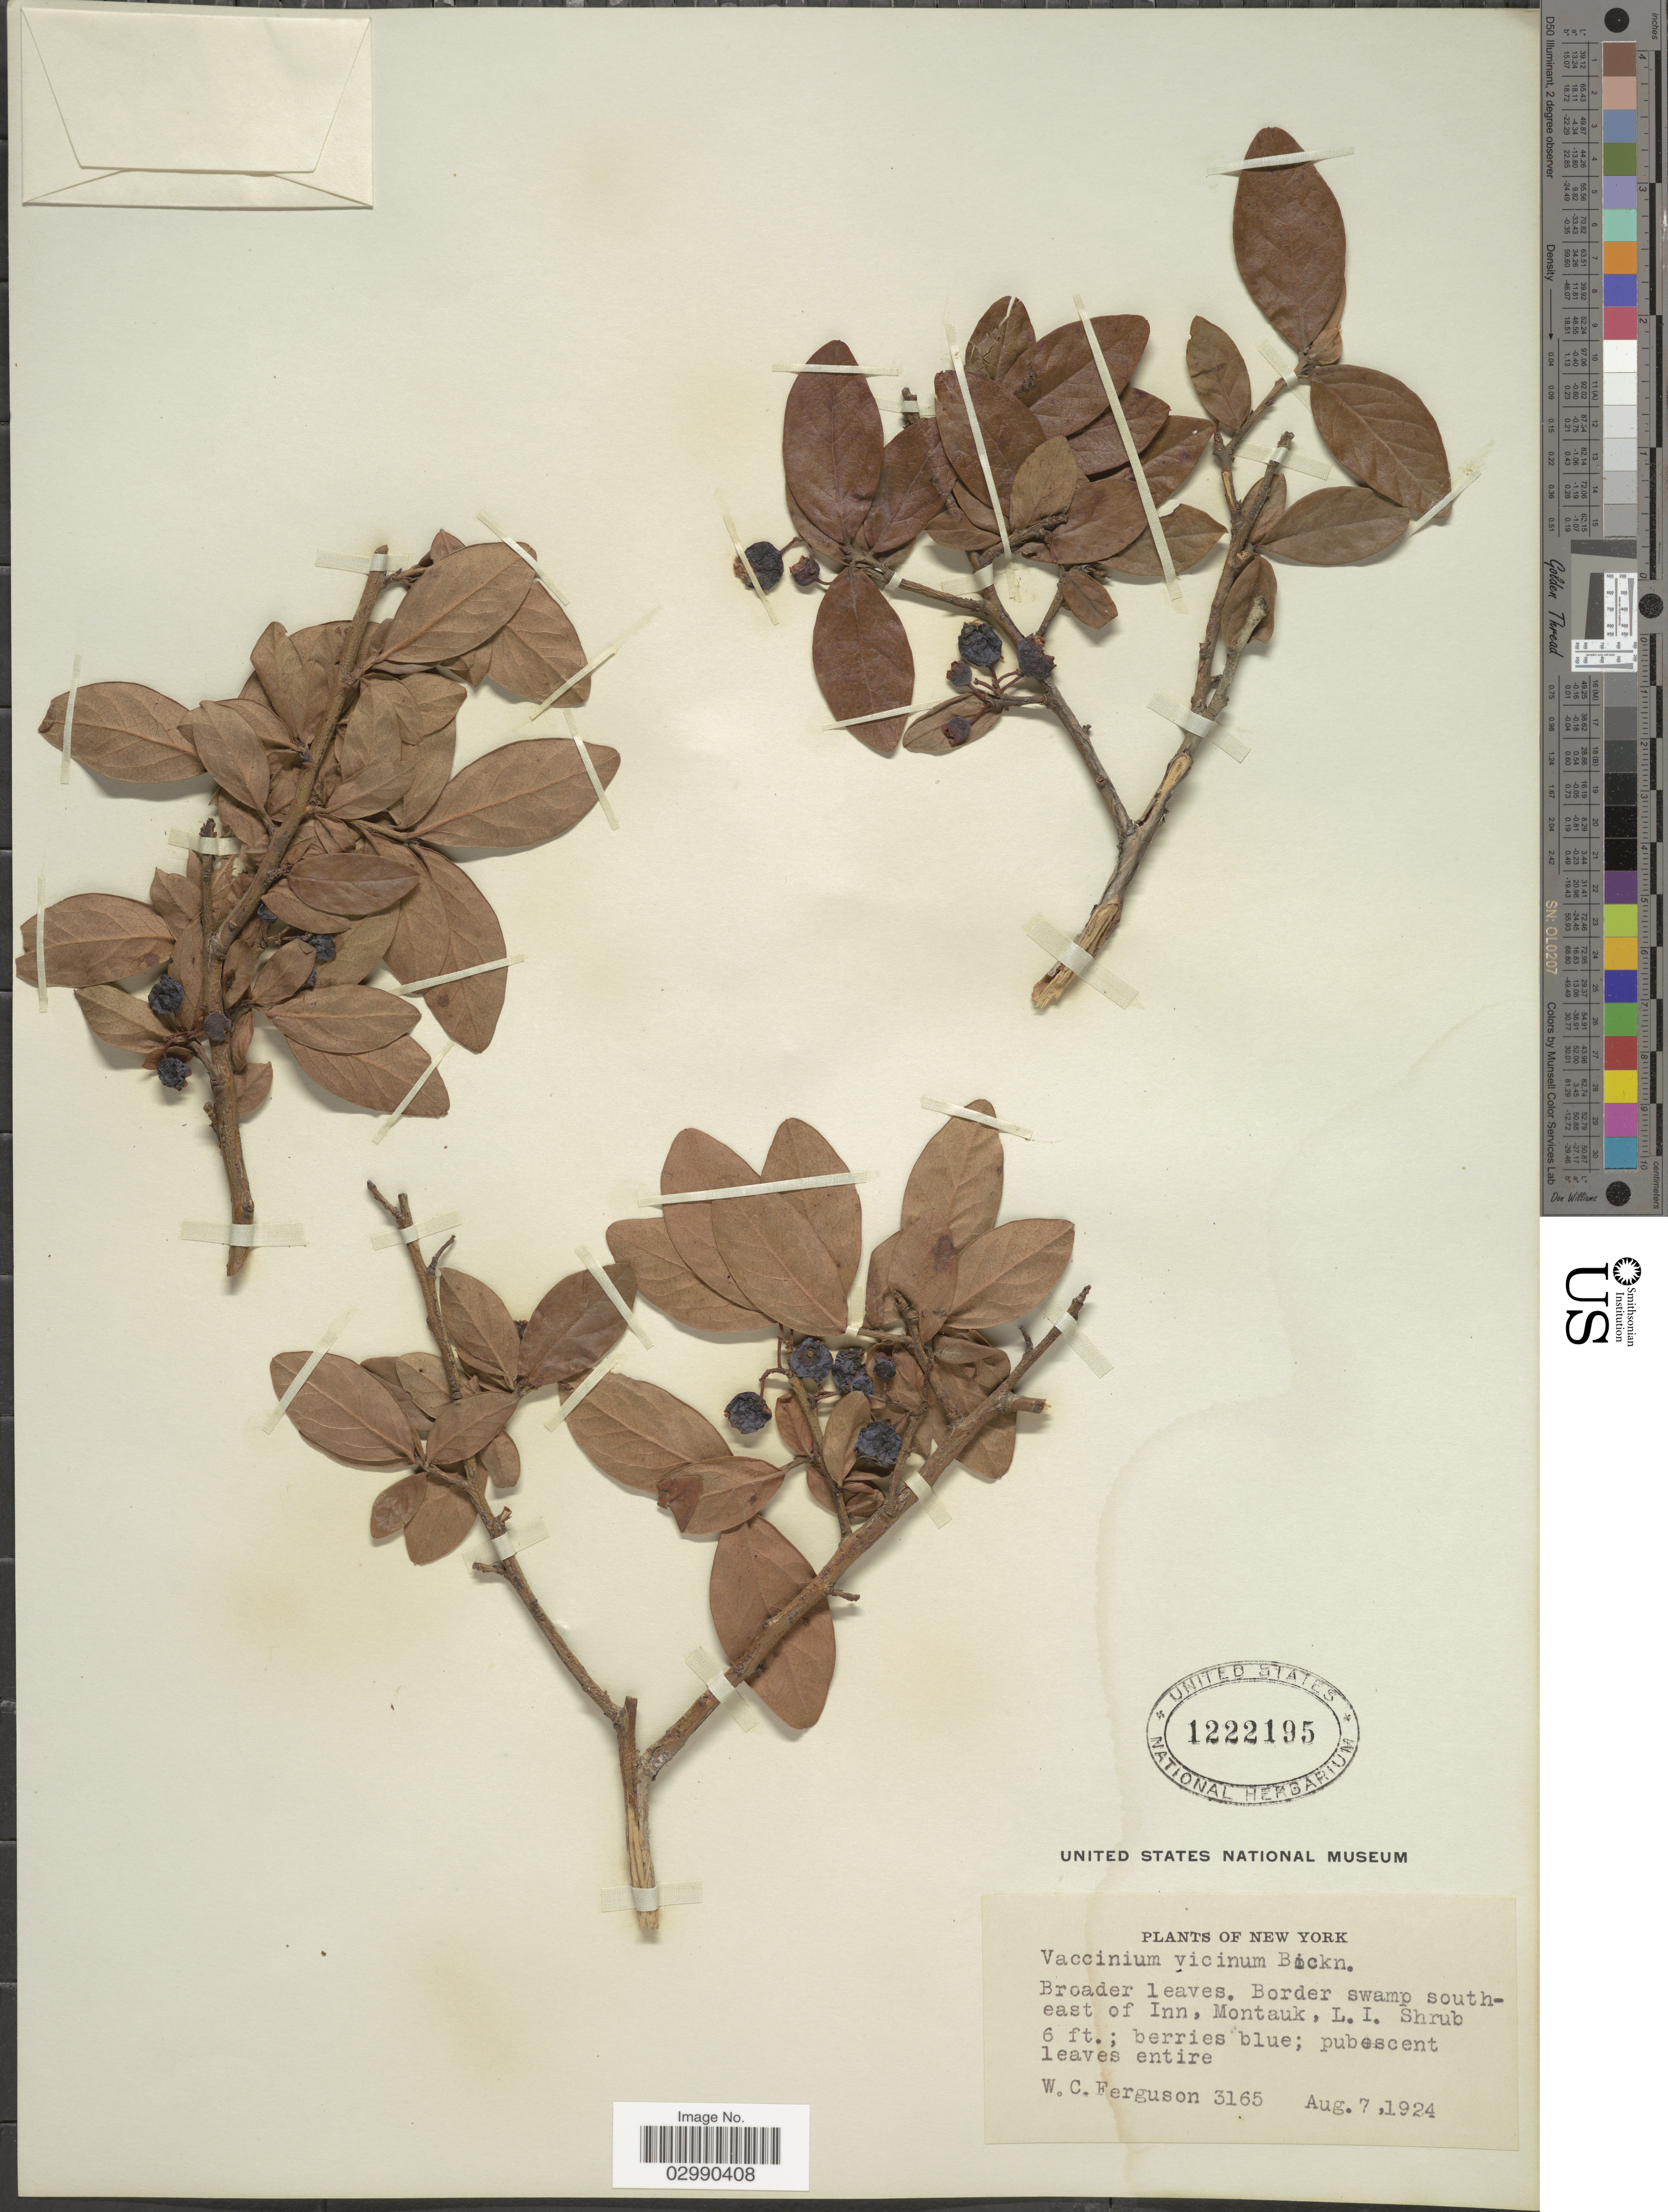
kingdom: Plantae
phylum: Tracheophyta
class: Magnoliopsida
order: Ericales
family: Ericaceae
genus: Vaccinium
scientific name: Vaccinium vicinum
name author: E.P. Bicknell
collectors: W. Ferguson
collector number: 3165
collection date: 1924-08-07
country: United States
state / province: New York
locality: Border swamp southeast of Inn, Montauk, L.I.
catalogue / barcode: US 1222195